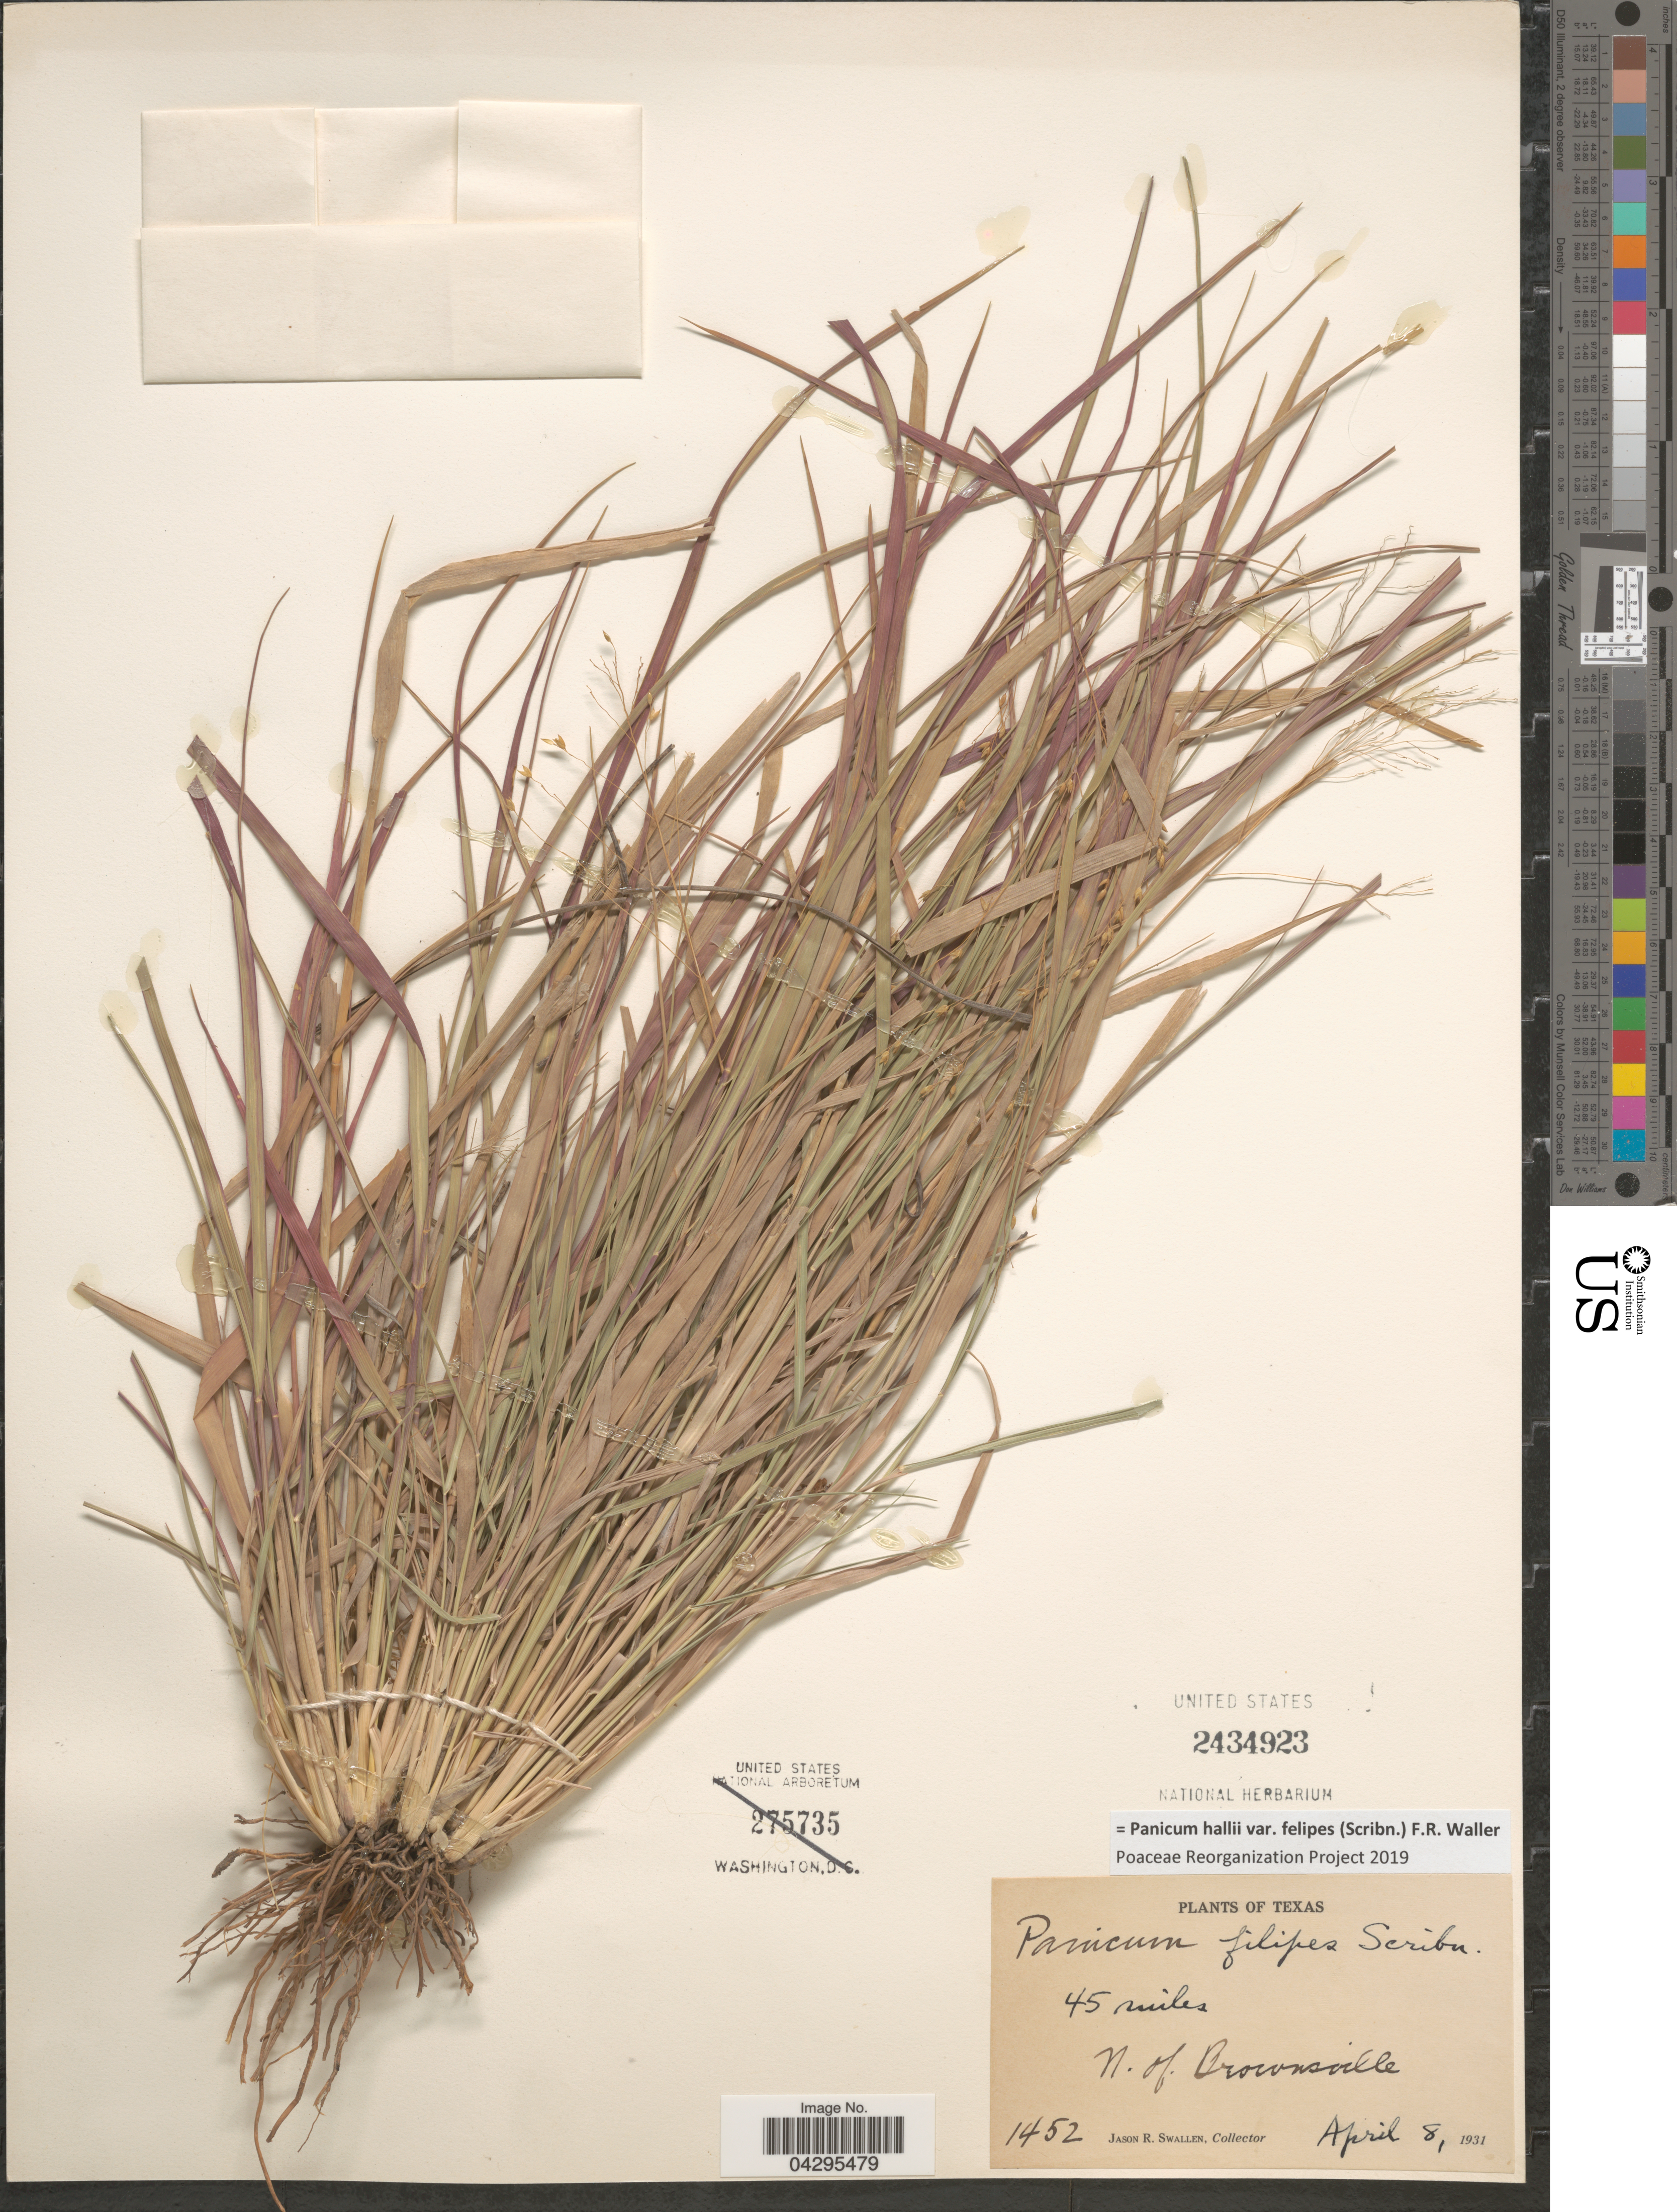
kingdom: Plantae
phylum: Tracheophyta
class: Liliopsida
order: Poales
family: Poaceae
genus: Panicum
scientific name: Panicum hallii var. felipes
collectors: J. R. Swallen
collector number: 1452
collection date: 1931-04-08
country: United States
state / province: Texas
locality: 45 miles N. of Brownsville.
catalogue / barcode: US 2434923